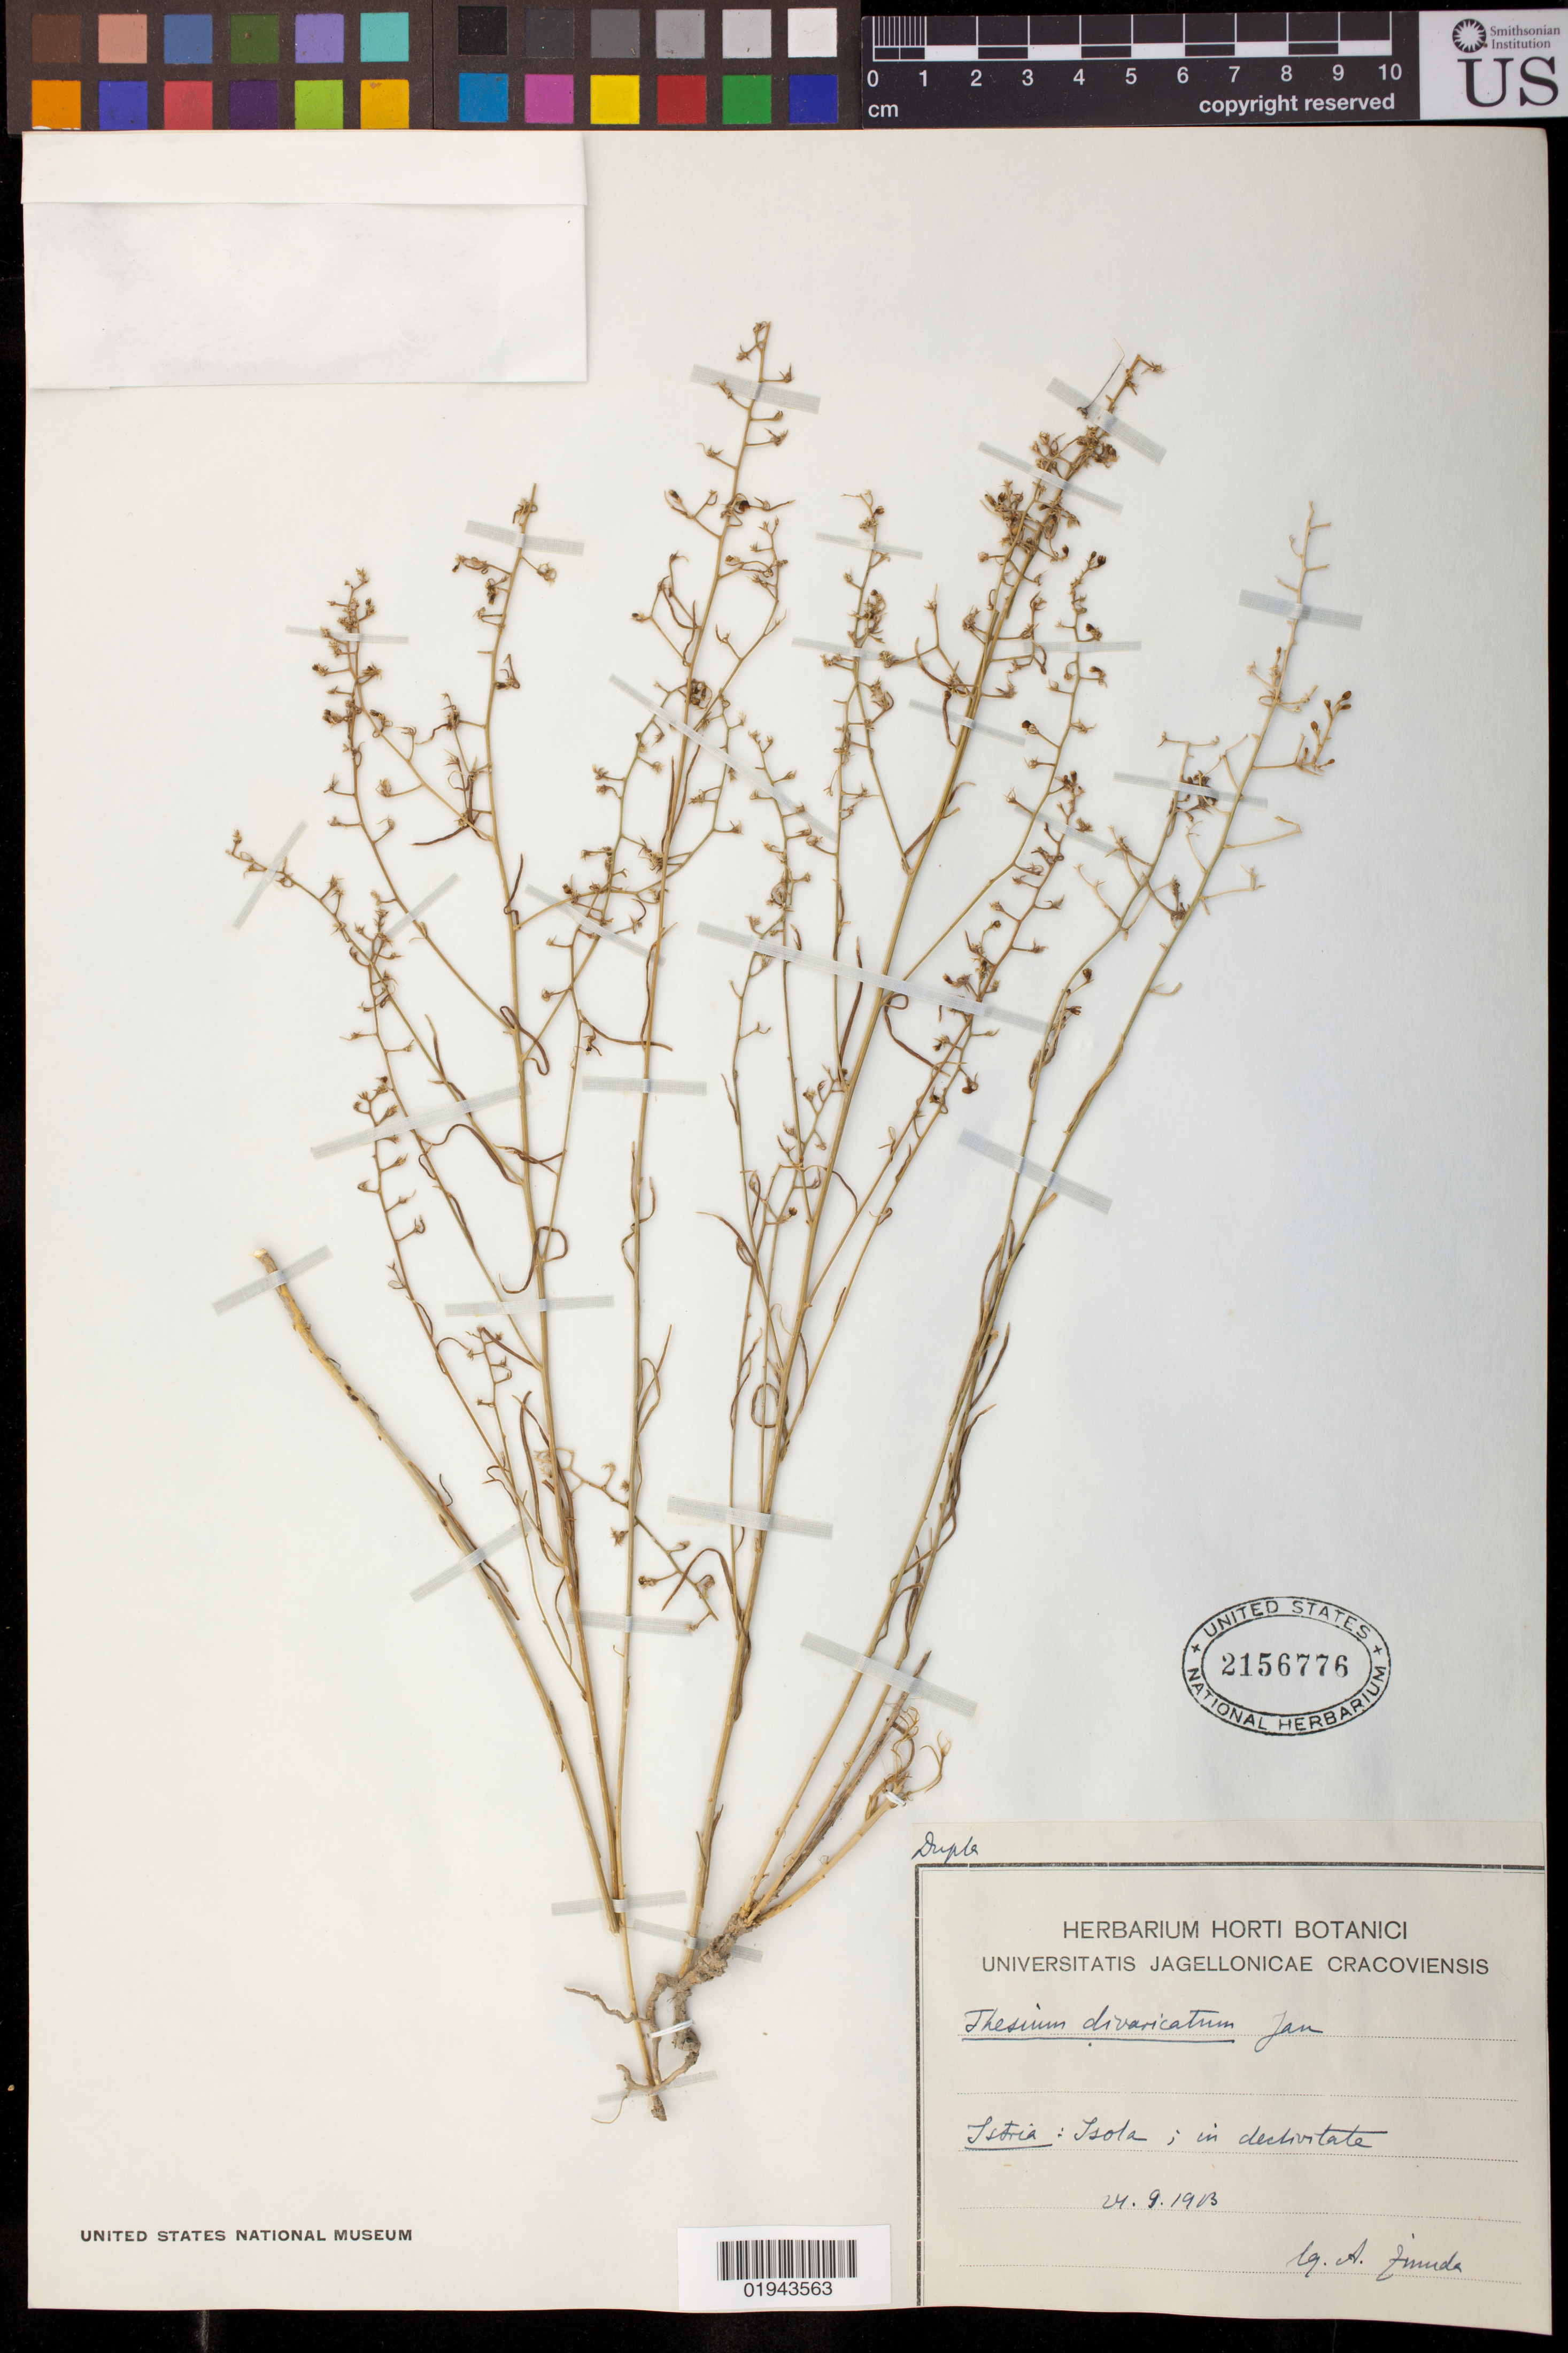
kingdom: Plantae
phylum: Tracheophyta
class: Magnoliopsida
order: Santalales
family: Thesiaceae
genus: Thesium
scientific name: Thesium divaricatum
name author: Jan ex Mert. & W.D.J. Koch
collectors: A. Zinuda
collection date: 1913-09-24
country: Croatia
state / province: Istria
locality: Isola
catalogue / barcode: US 2156776